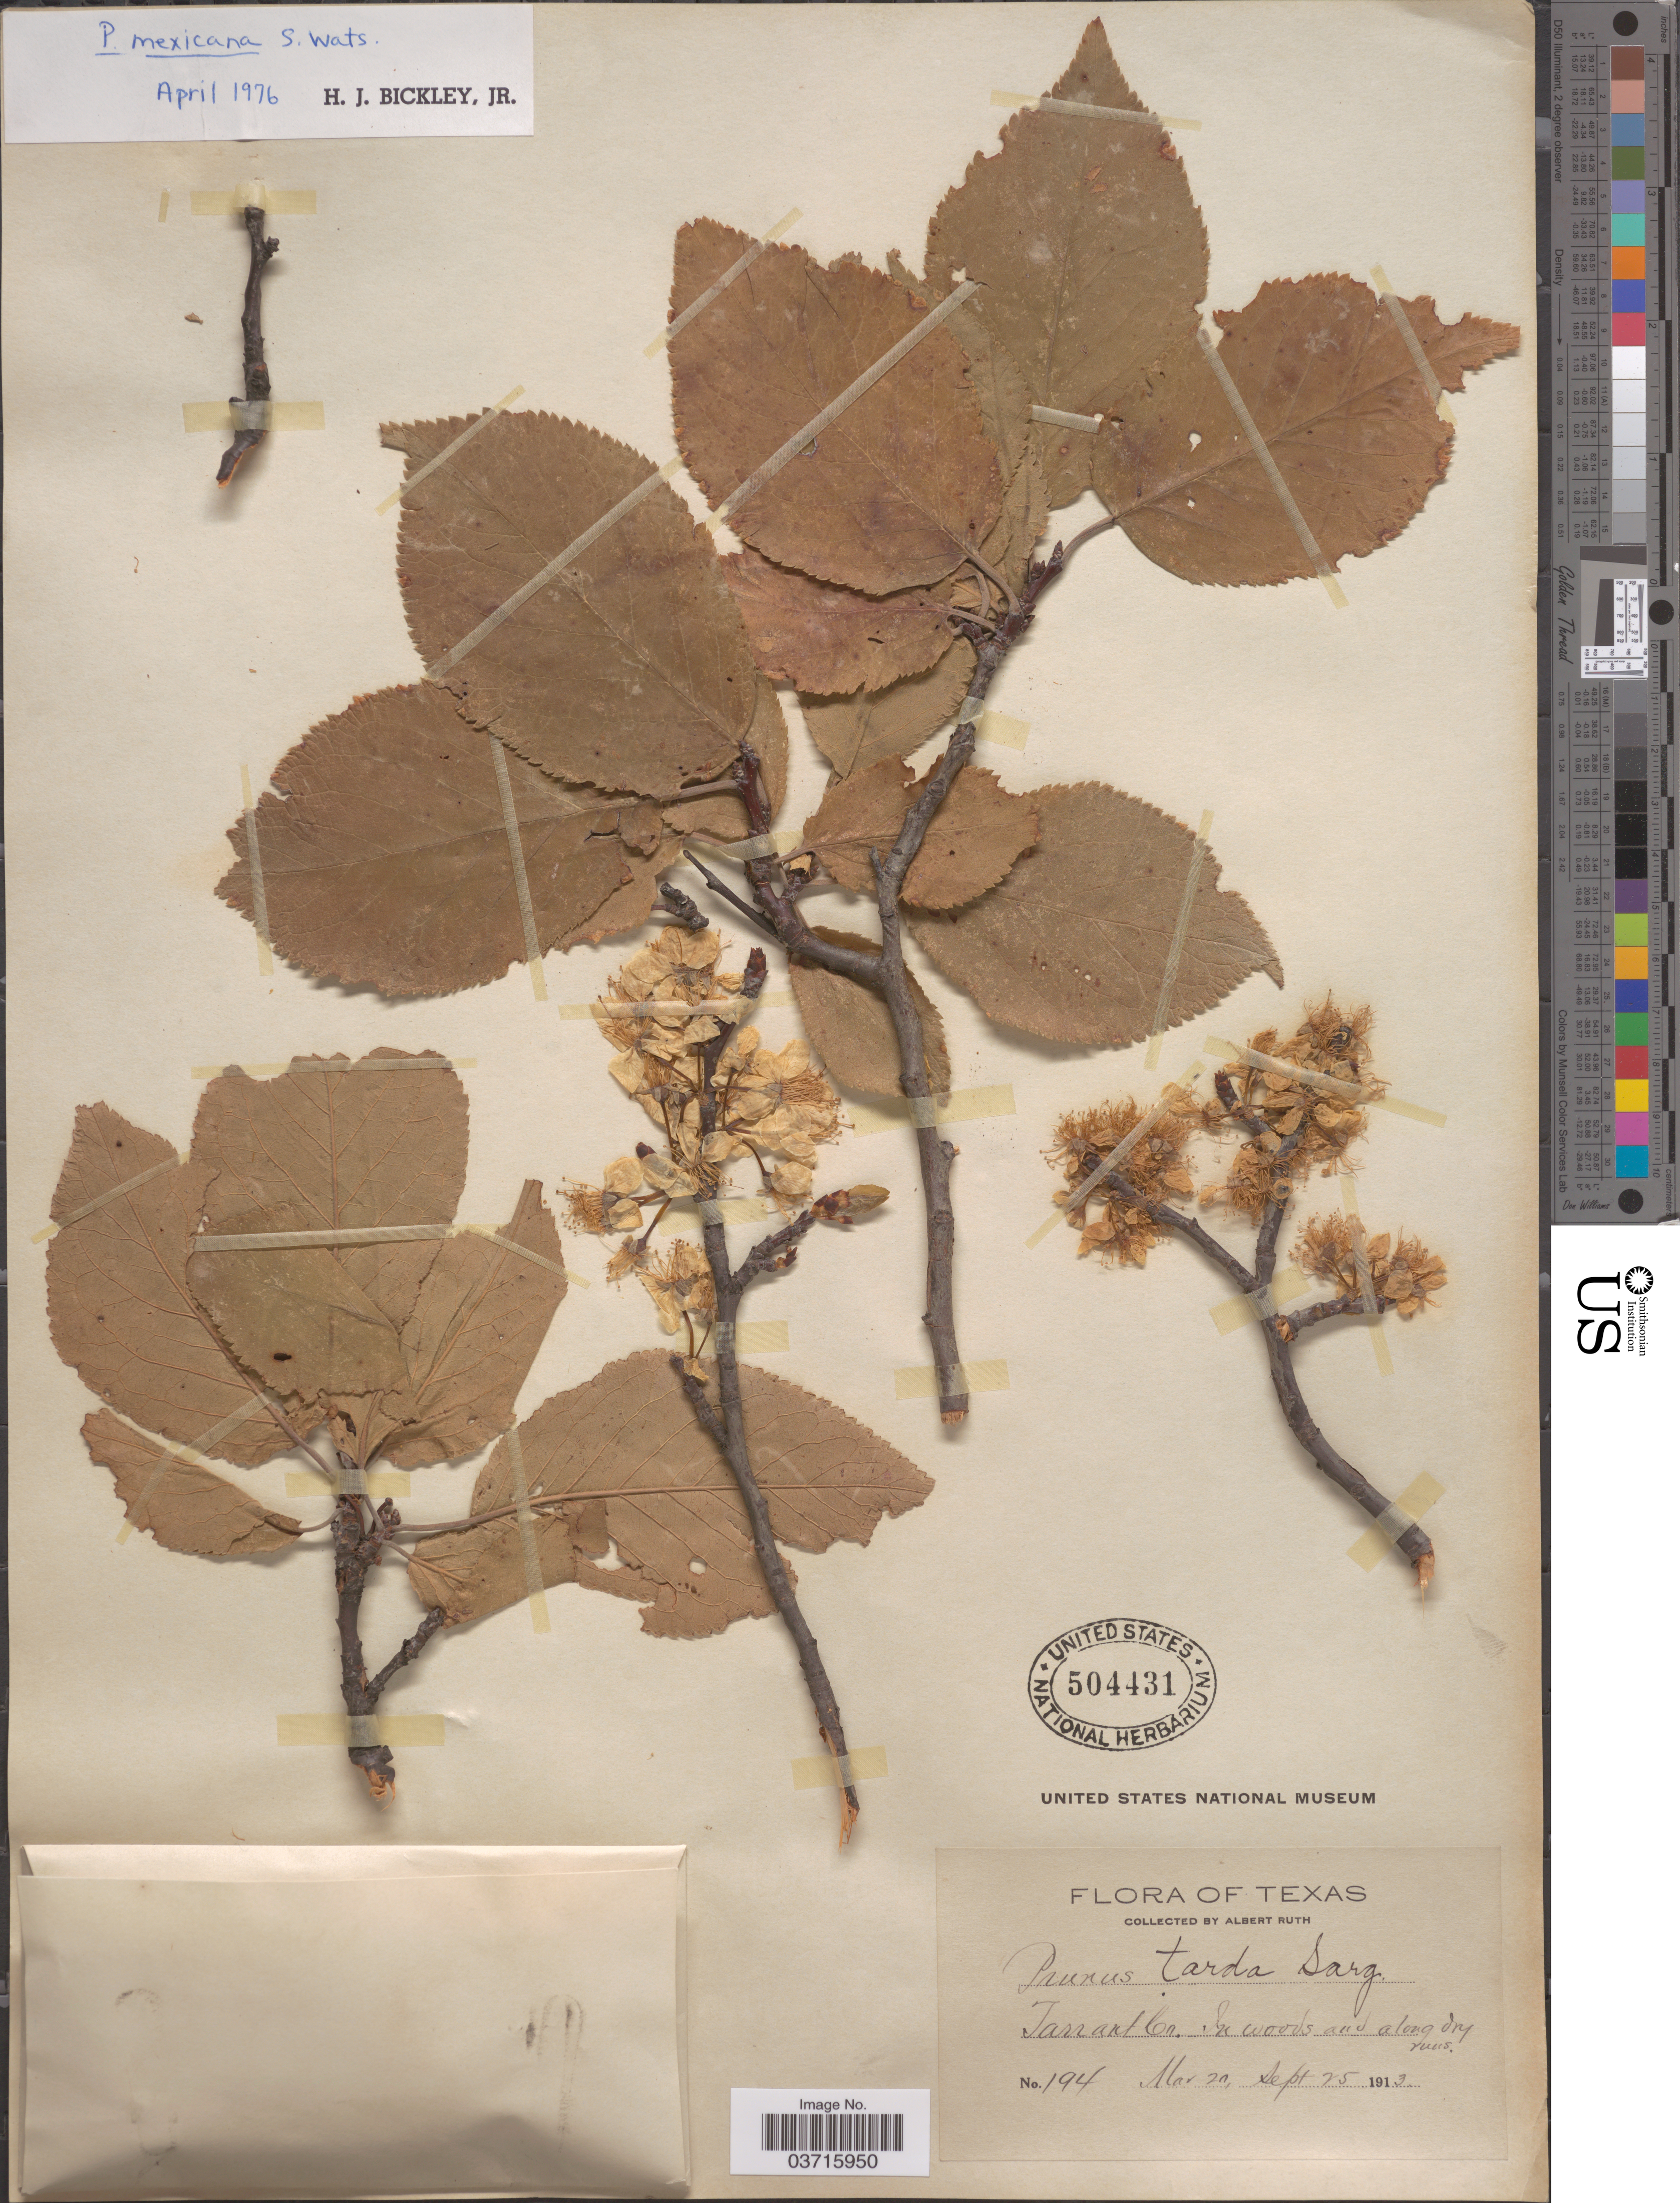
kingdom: Plantae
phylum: Tracheophyta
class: Magnoliopsida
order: Rosales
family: Rosaceae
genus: Prunus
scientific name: Prunus mexicana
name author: S. Watson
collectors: A. Ruth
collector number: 194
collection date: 1913-03-20/1913-09-25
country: United States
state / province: Texas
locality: Tarrant Co.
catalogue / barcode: US 504431